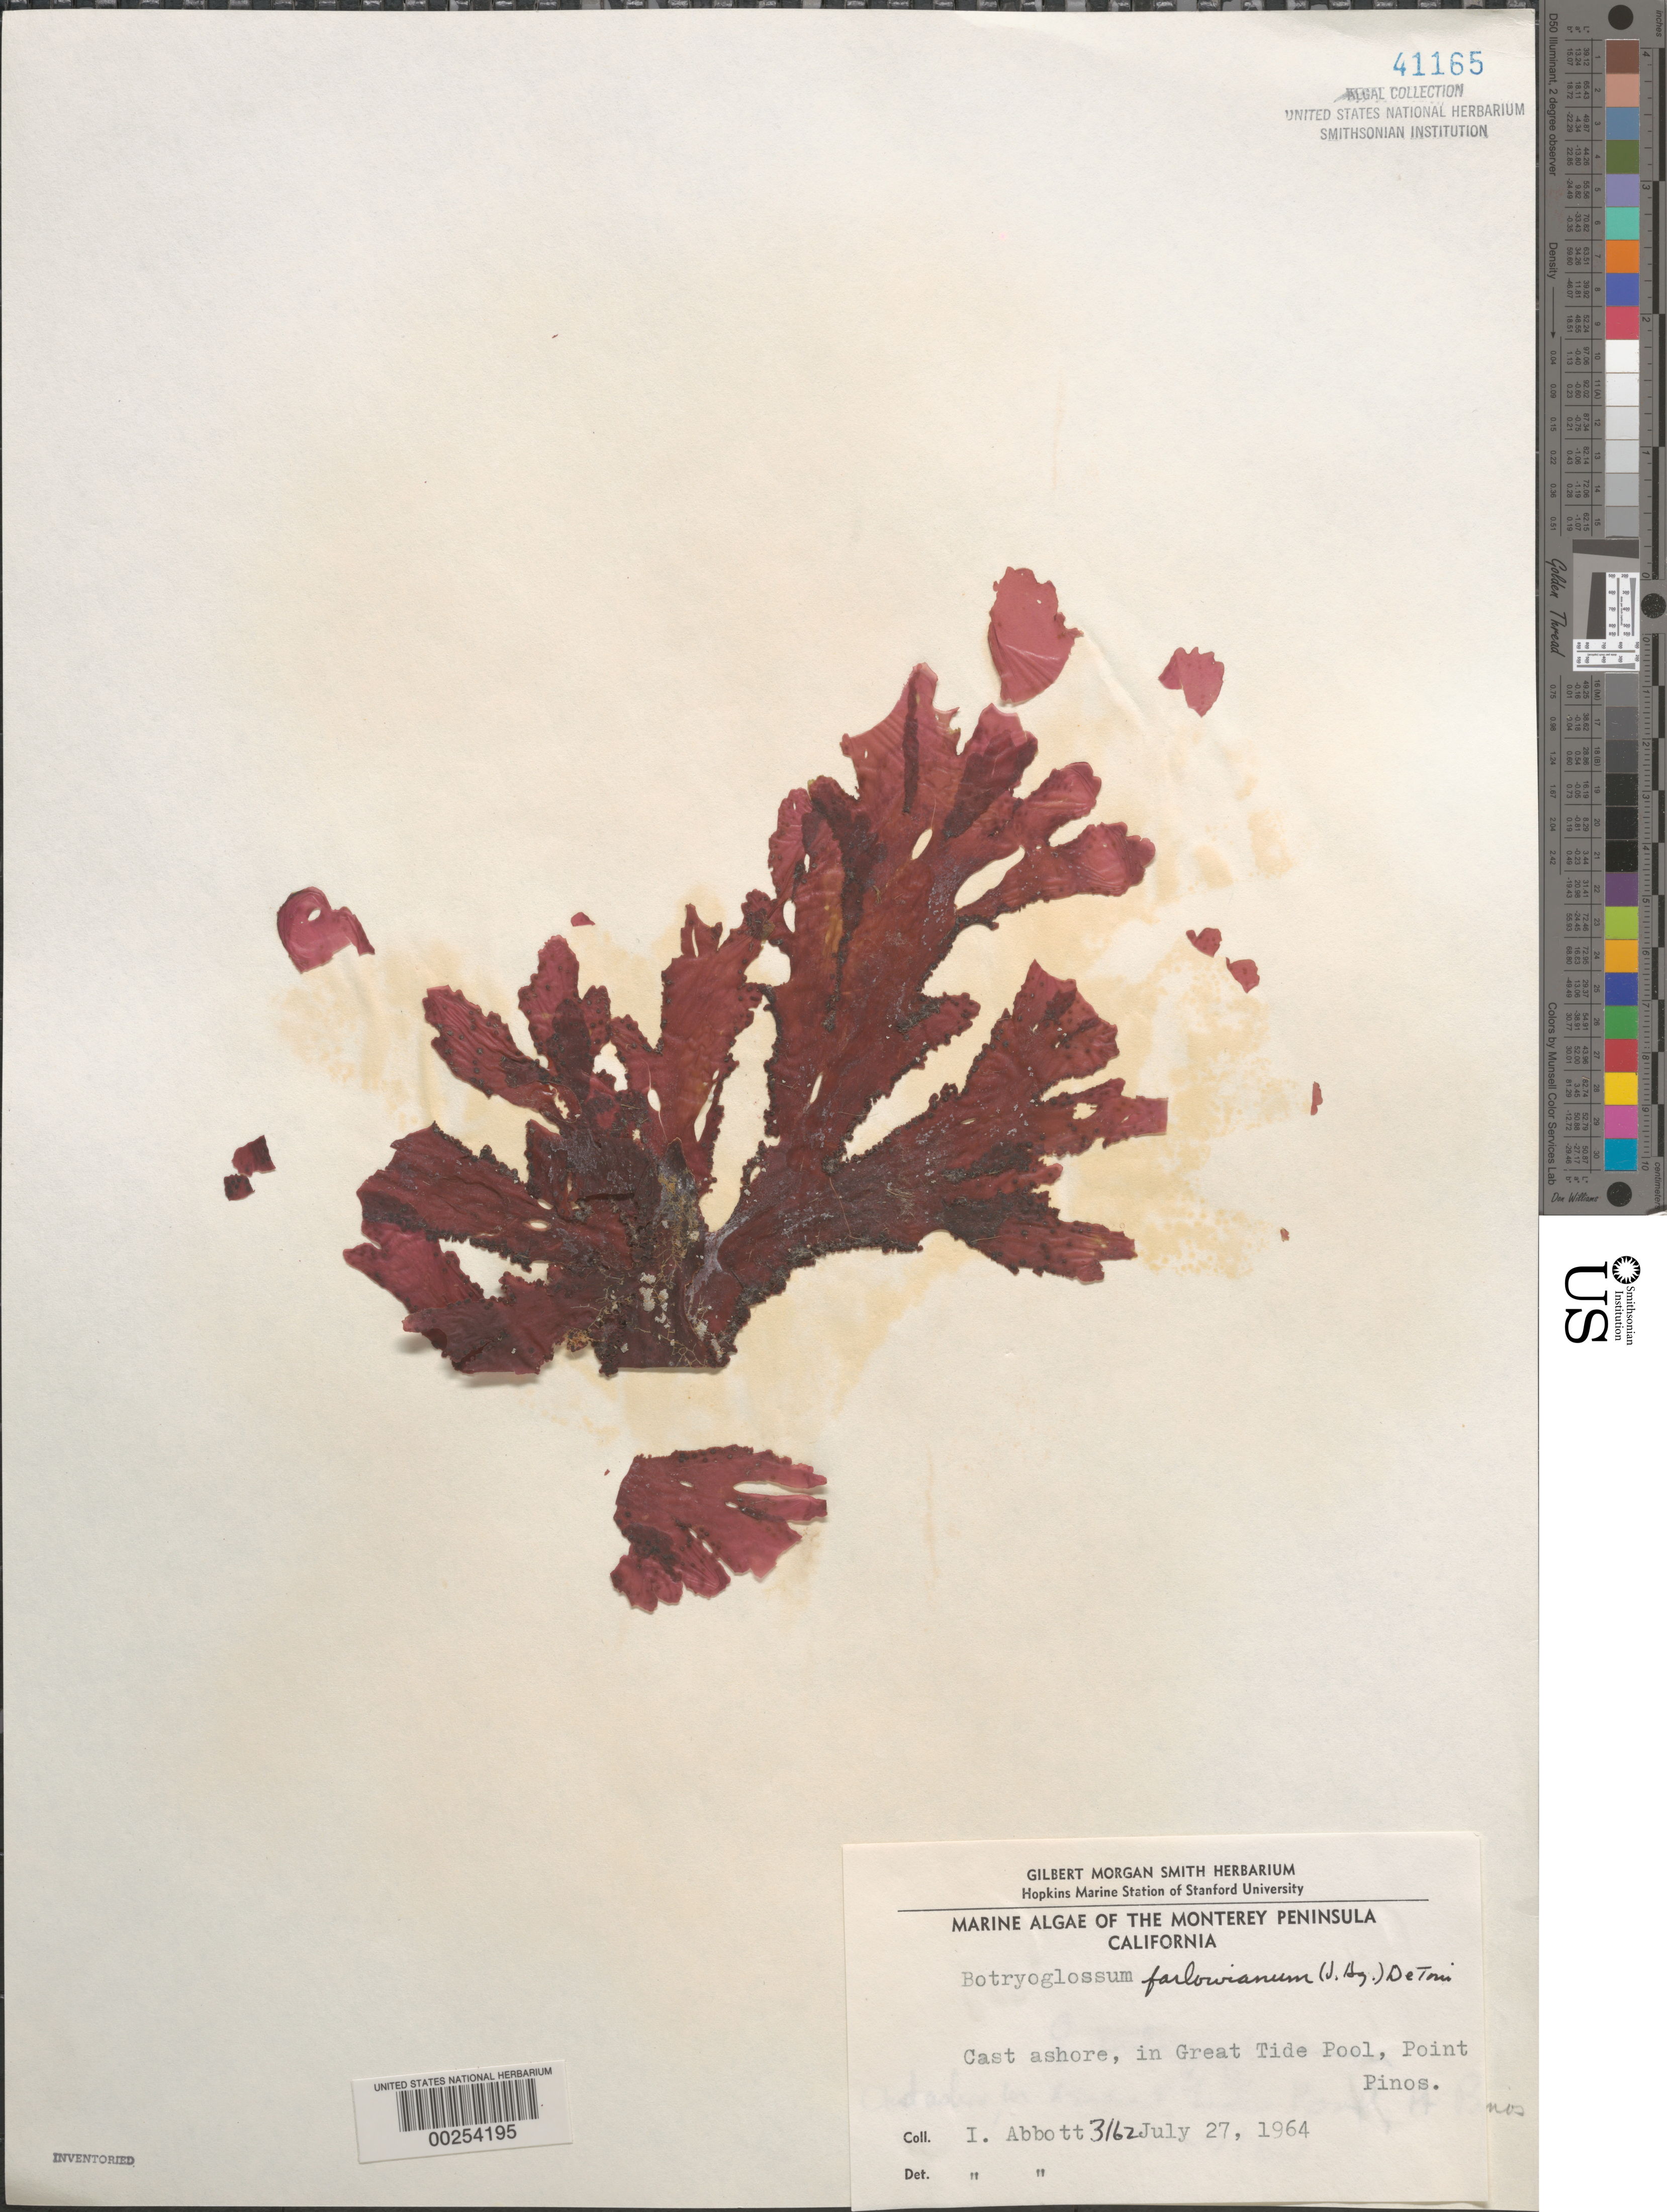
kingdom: Plantae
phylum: Rhodophyta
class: Florideophyceae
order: Ceramiales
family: Delesseriaceae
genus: Botryoglossum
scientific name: Botryoglossum farlowianum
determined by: Abbott, Isabella A.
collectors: I. A. Abbott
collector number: IAA 3162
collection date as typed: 27 Jul 1964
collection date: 1964-07-27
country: United States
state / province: California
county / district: Monterey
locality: Point Pinos, Great Tide Pool, Monterey Peninsula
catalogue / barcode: US 41165